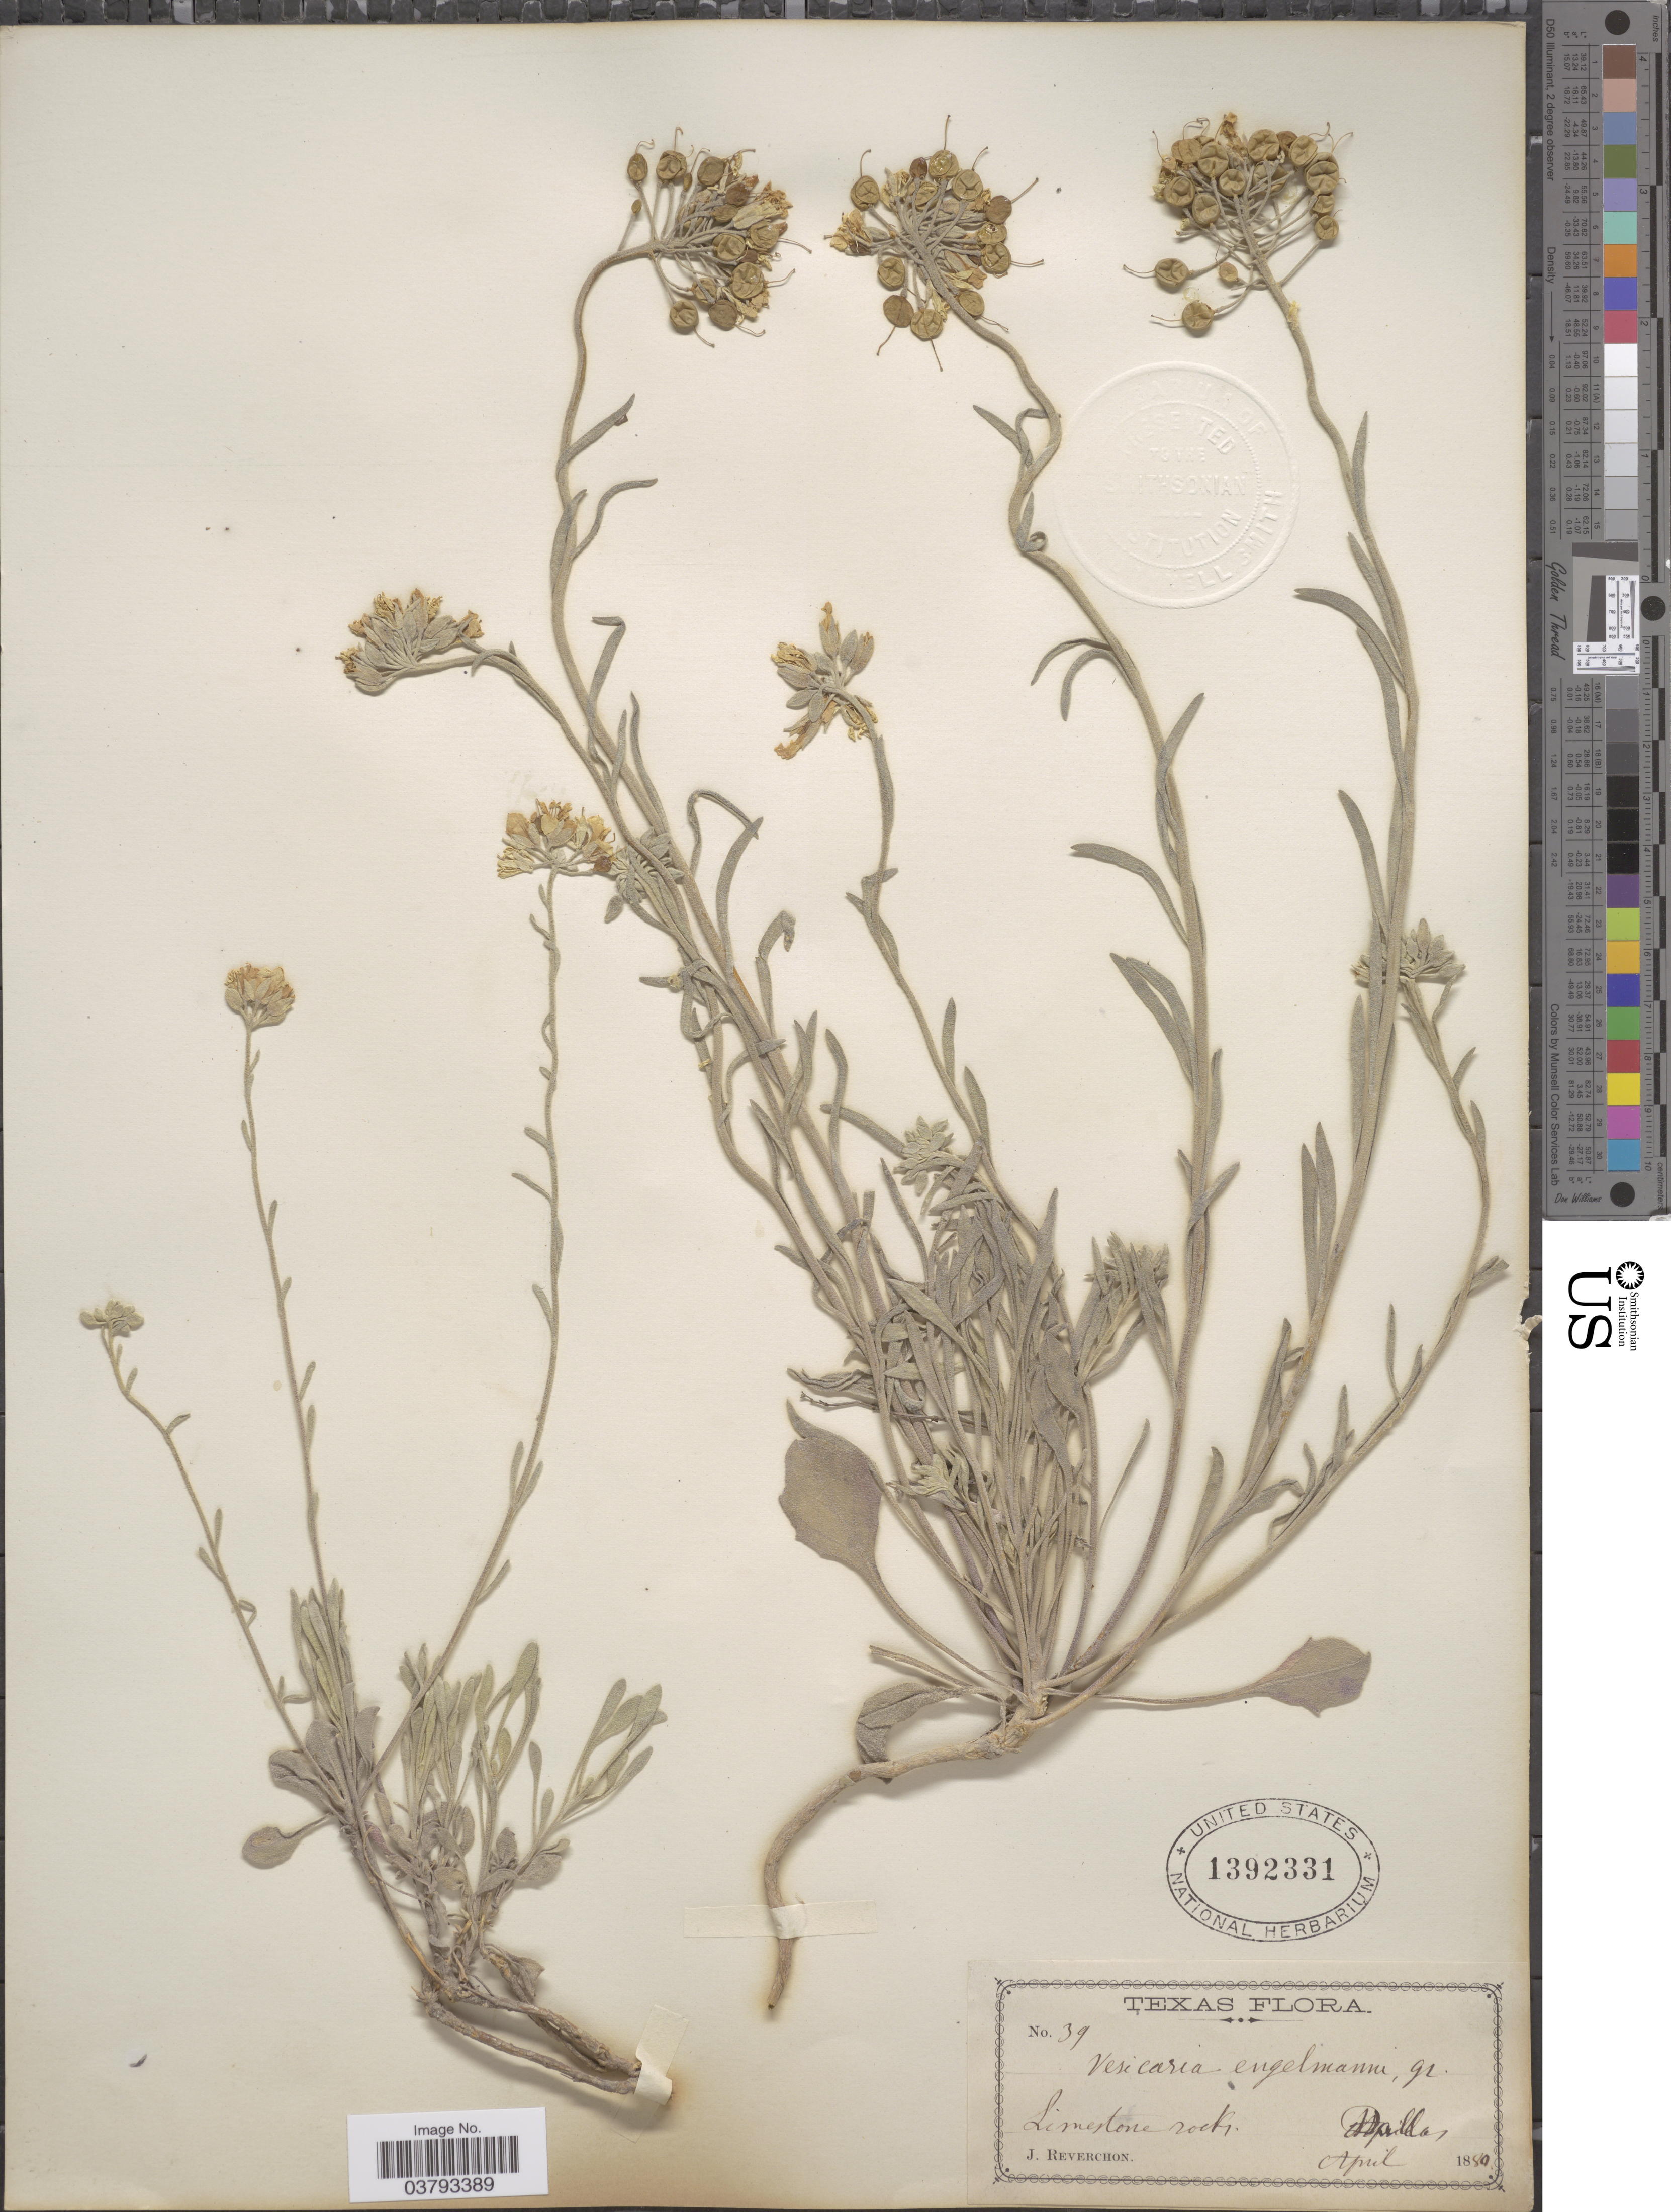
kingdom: Plantae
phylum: Tracheophyta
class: Magnoliopsida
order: Brassicales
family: Brassicaceae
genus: Lesquerella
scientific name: Lesquerella engelmannii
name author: (A. Gray) S. Watson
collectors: J. Reverchon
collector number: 39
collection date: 1880-04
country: United States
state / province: Texas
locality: Limestone rocks. Dallas.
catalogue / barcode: US 1392331